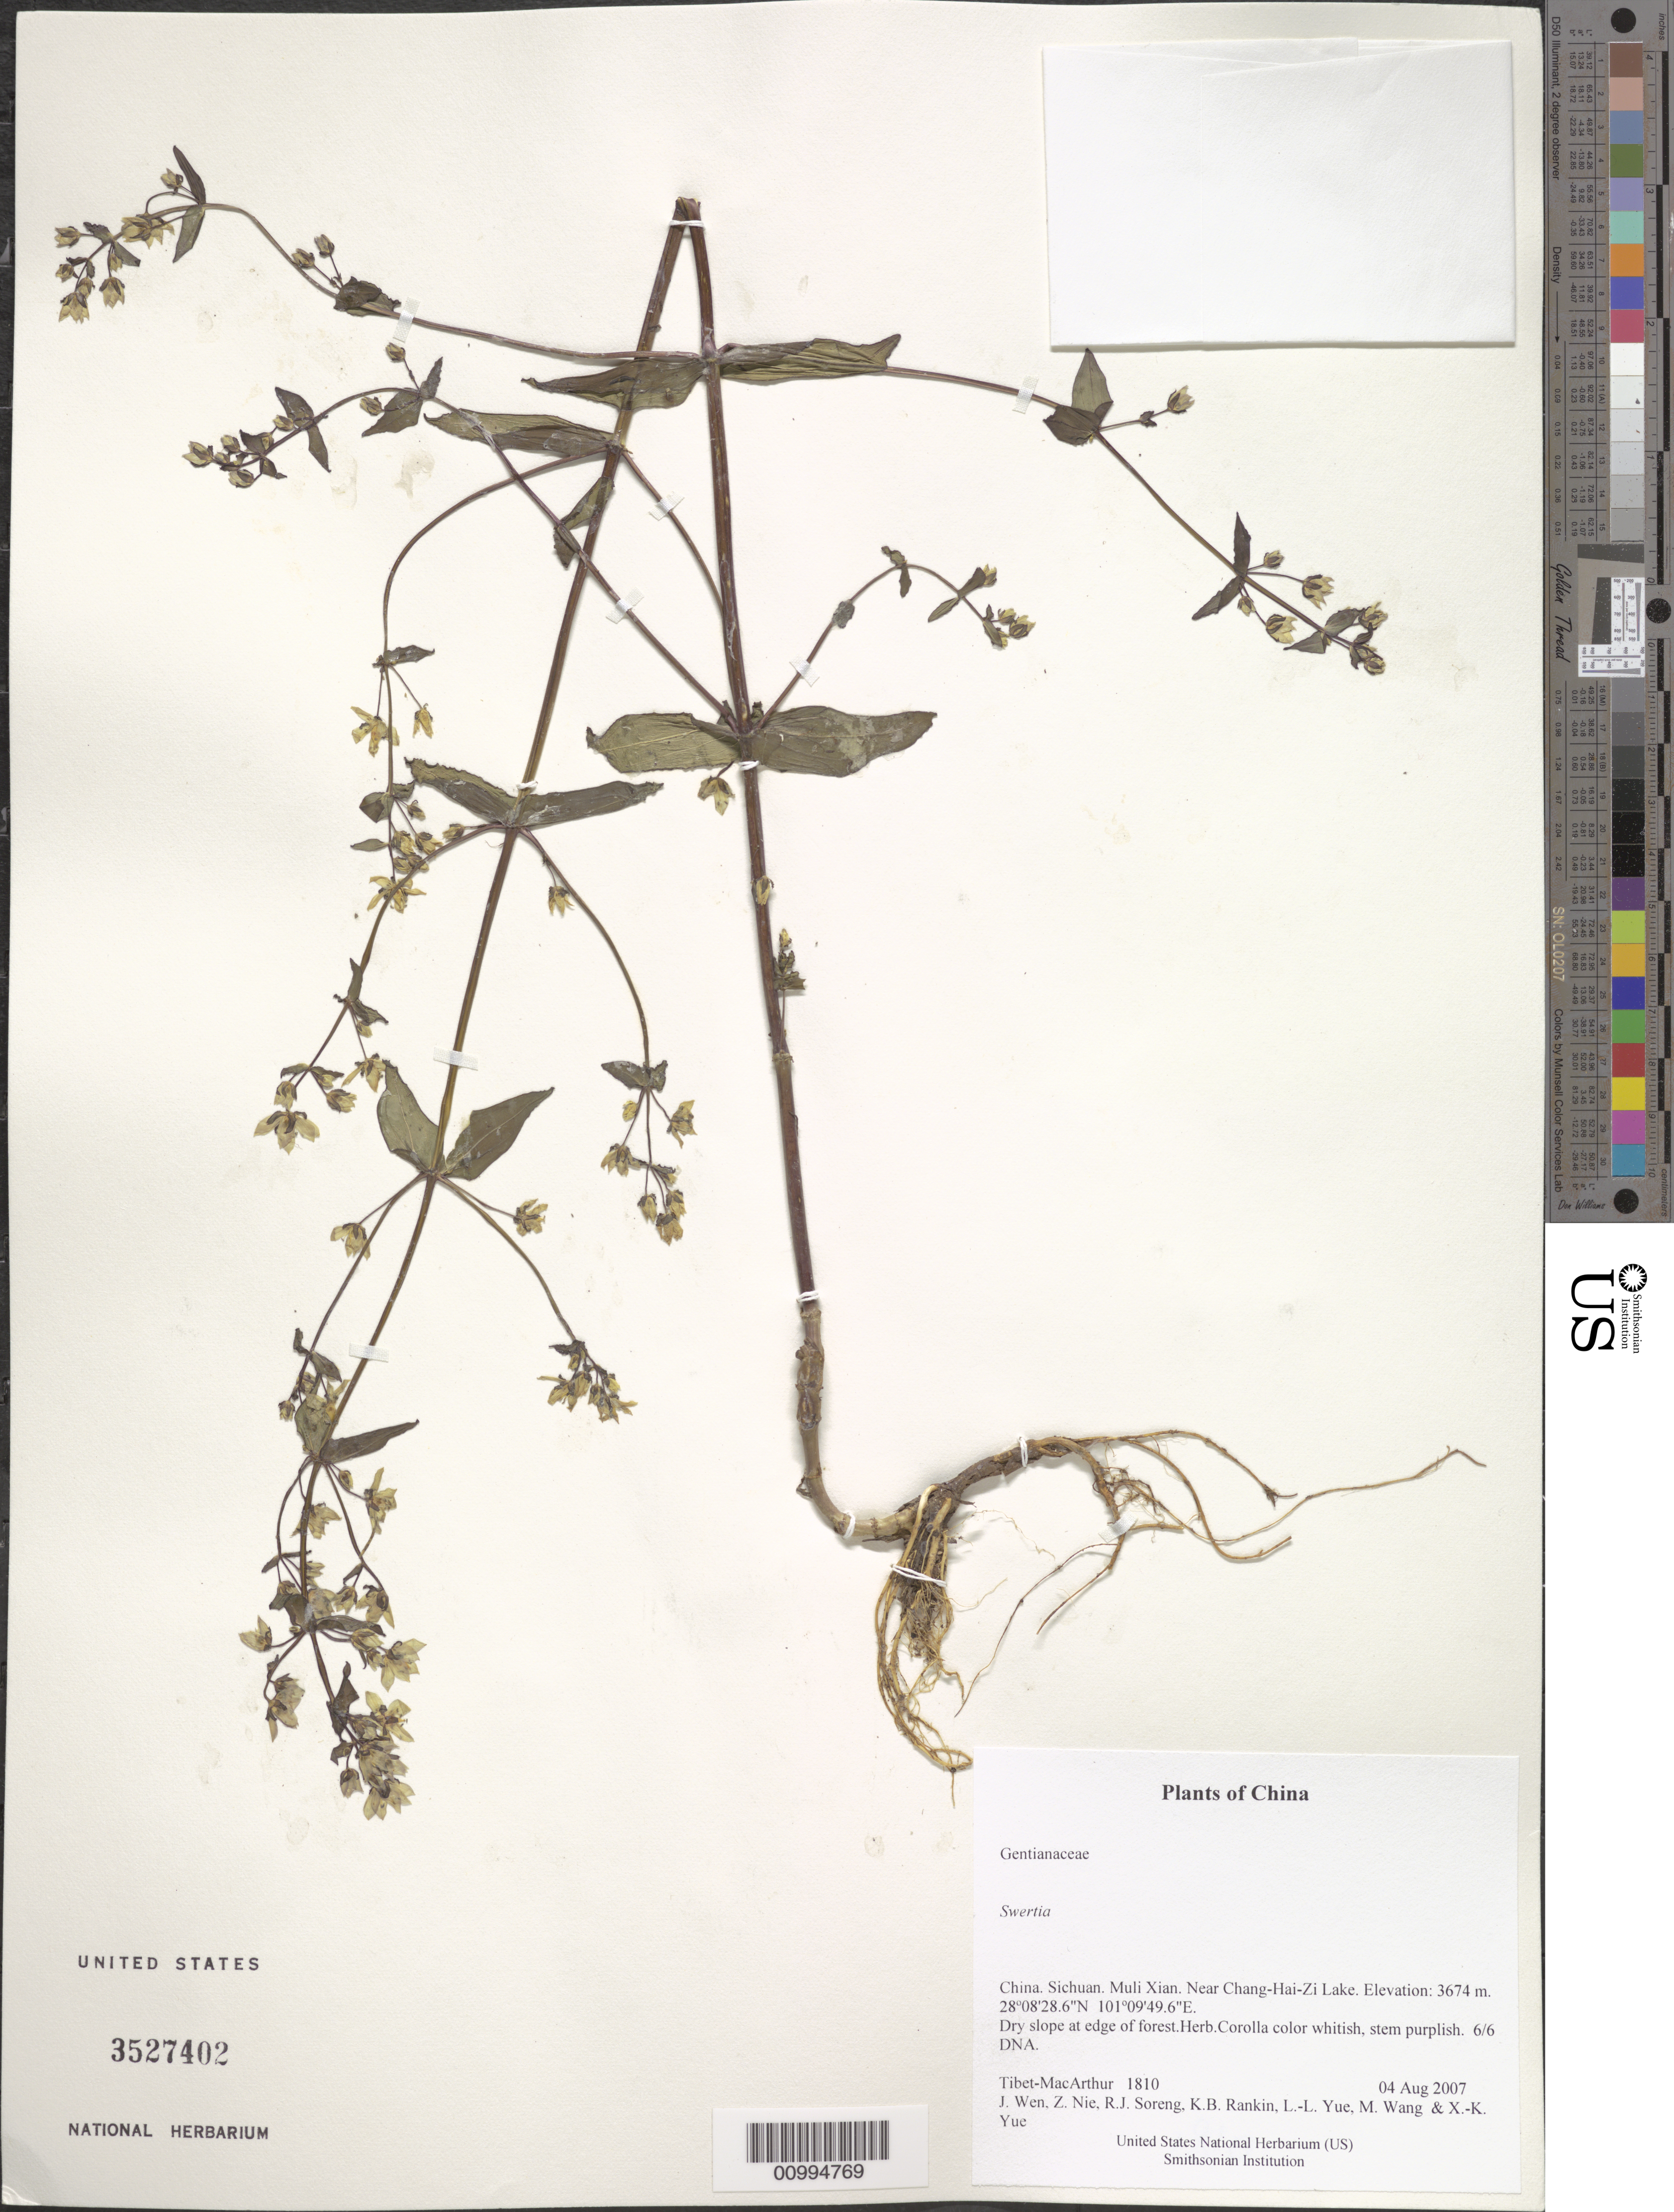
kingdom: Plantae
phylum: Tracheophyta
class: Magnoliopsida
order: Gentianales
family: Gentianaceae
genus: Swertia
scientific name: Swertia sp.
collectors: Tibet-MacArthur, J. Wen, Z. Nie, R. J. Soreng, K. Rankin, L. Yue, M. Wang & X. Yue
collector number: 1810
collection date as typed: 04 Aug 2007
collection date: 2007-08-04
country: China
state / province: Sichuan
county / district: Muli Xian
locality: Near Chang-Hai-Zi Lake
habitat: Dry slope at edge of forest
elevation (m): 3674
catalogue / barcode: US 3527402